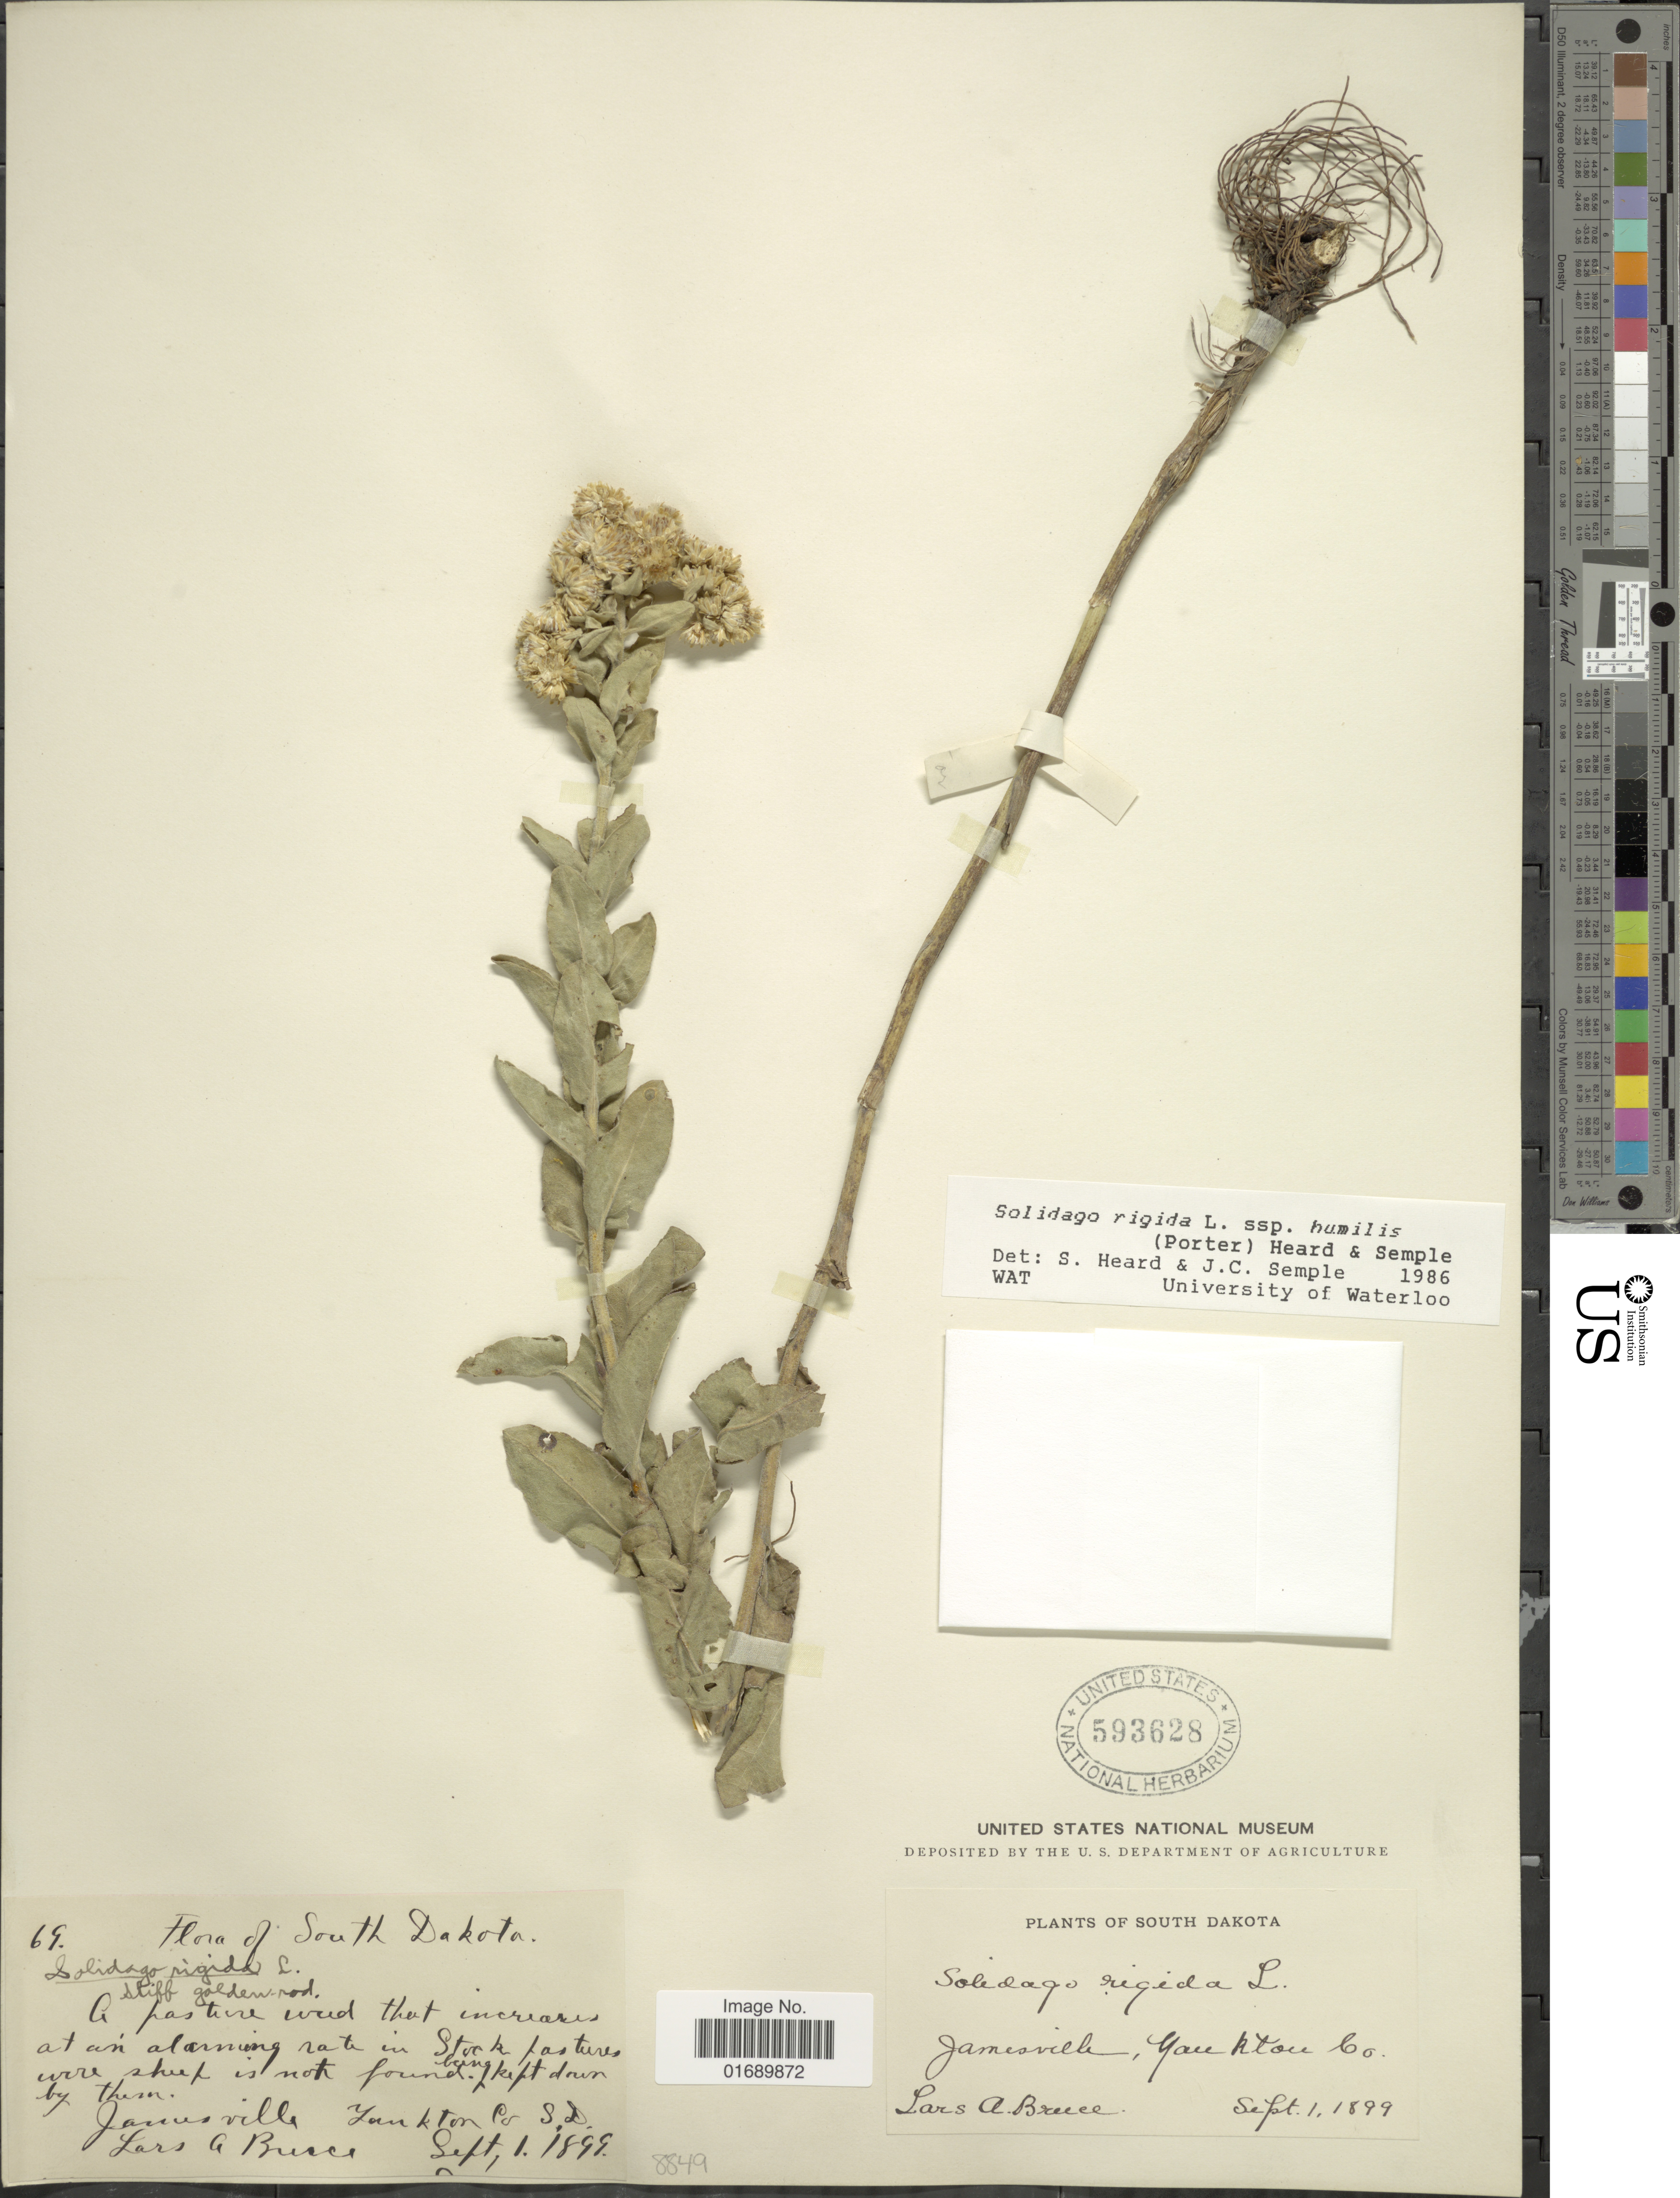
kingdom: Plantae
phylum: Tracheophyta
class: Magnoliopsida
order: Asterales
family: Asteraceae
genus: Solidago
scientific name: Solidago rigida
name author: L.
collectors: L. Bruce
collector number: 69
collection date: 1899-09-01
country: United States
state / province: South Dakota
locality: Jamesville, Yankton Co.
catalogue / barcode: US 593628